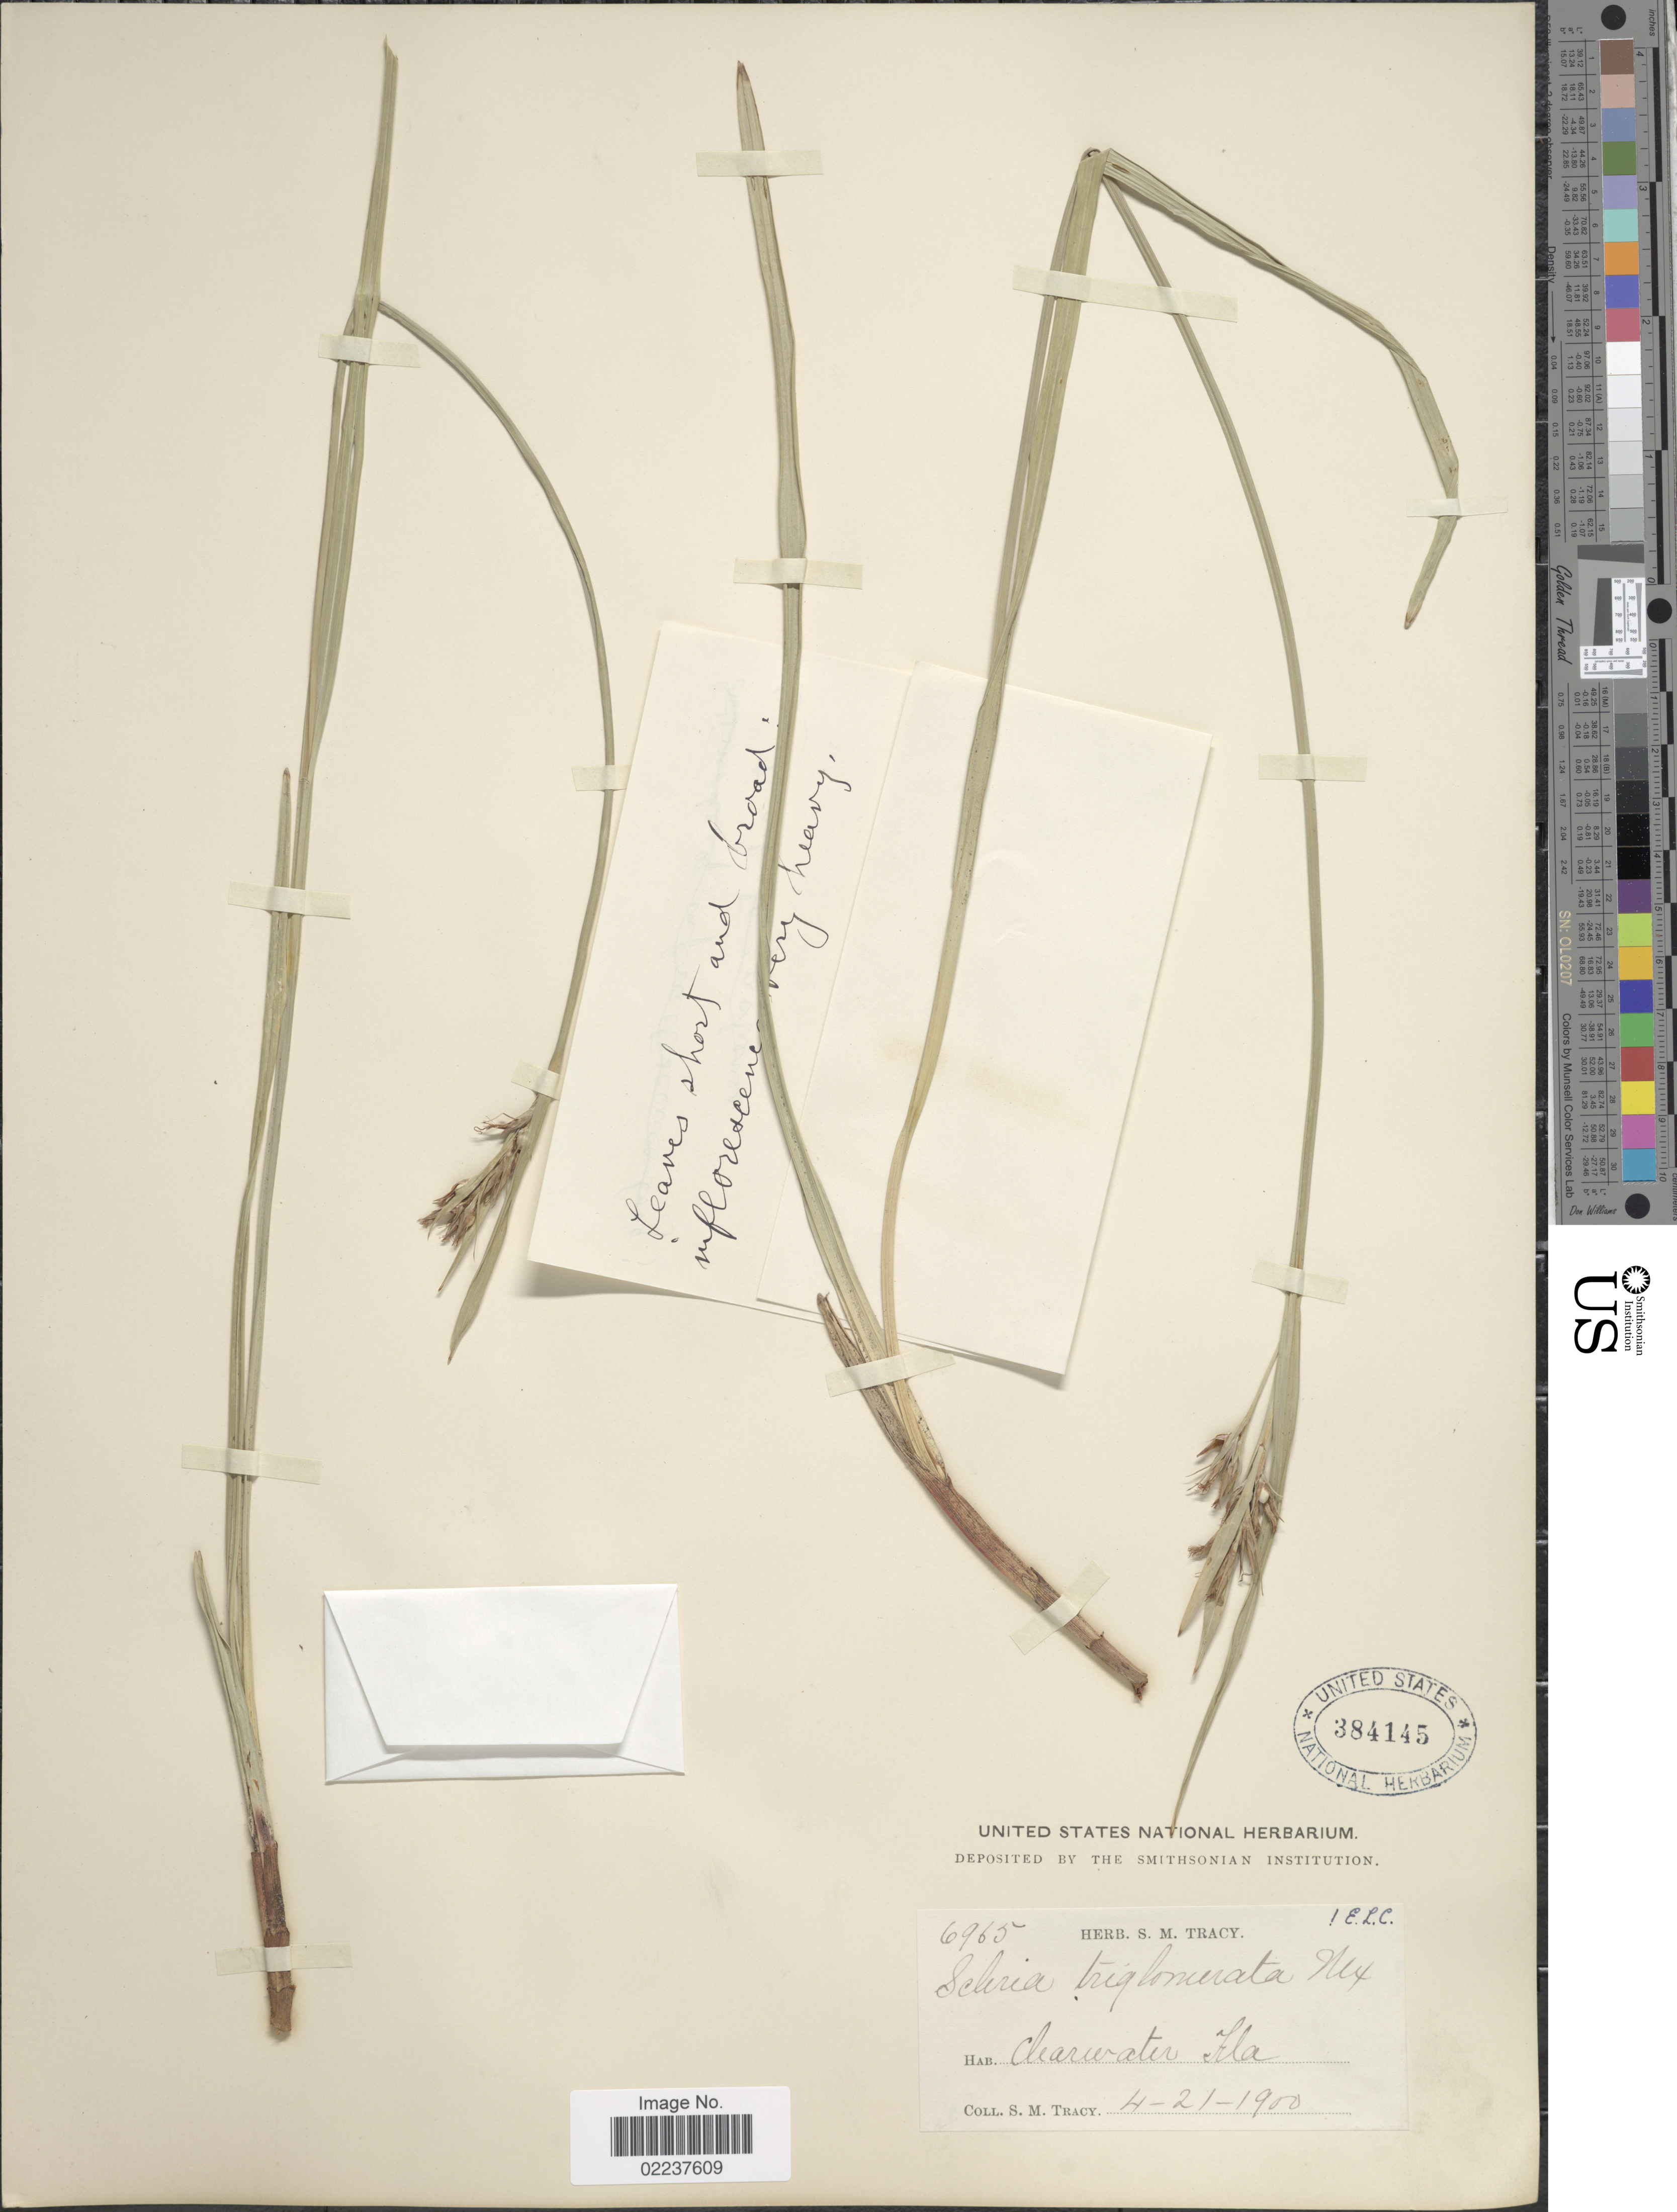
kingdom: Plantae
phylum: Tracheophyta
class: Liliopsida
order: Poales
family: Cyperaceae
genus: Scleria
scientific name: Scleria triglomerata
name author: Michx.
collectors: S. M. Tracy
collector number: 6965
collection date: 1900-04-21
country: United States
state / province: Florida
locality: Clearwater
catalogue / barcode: US 384145